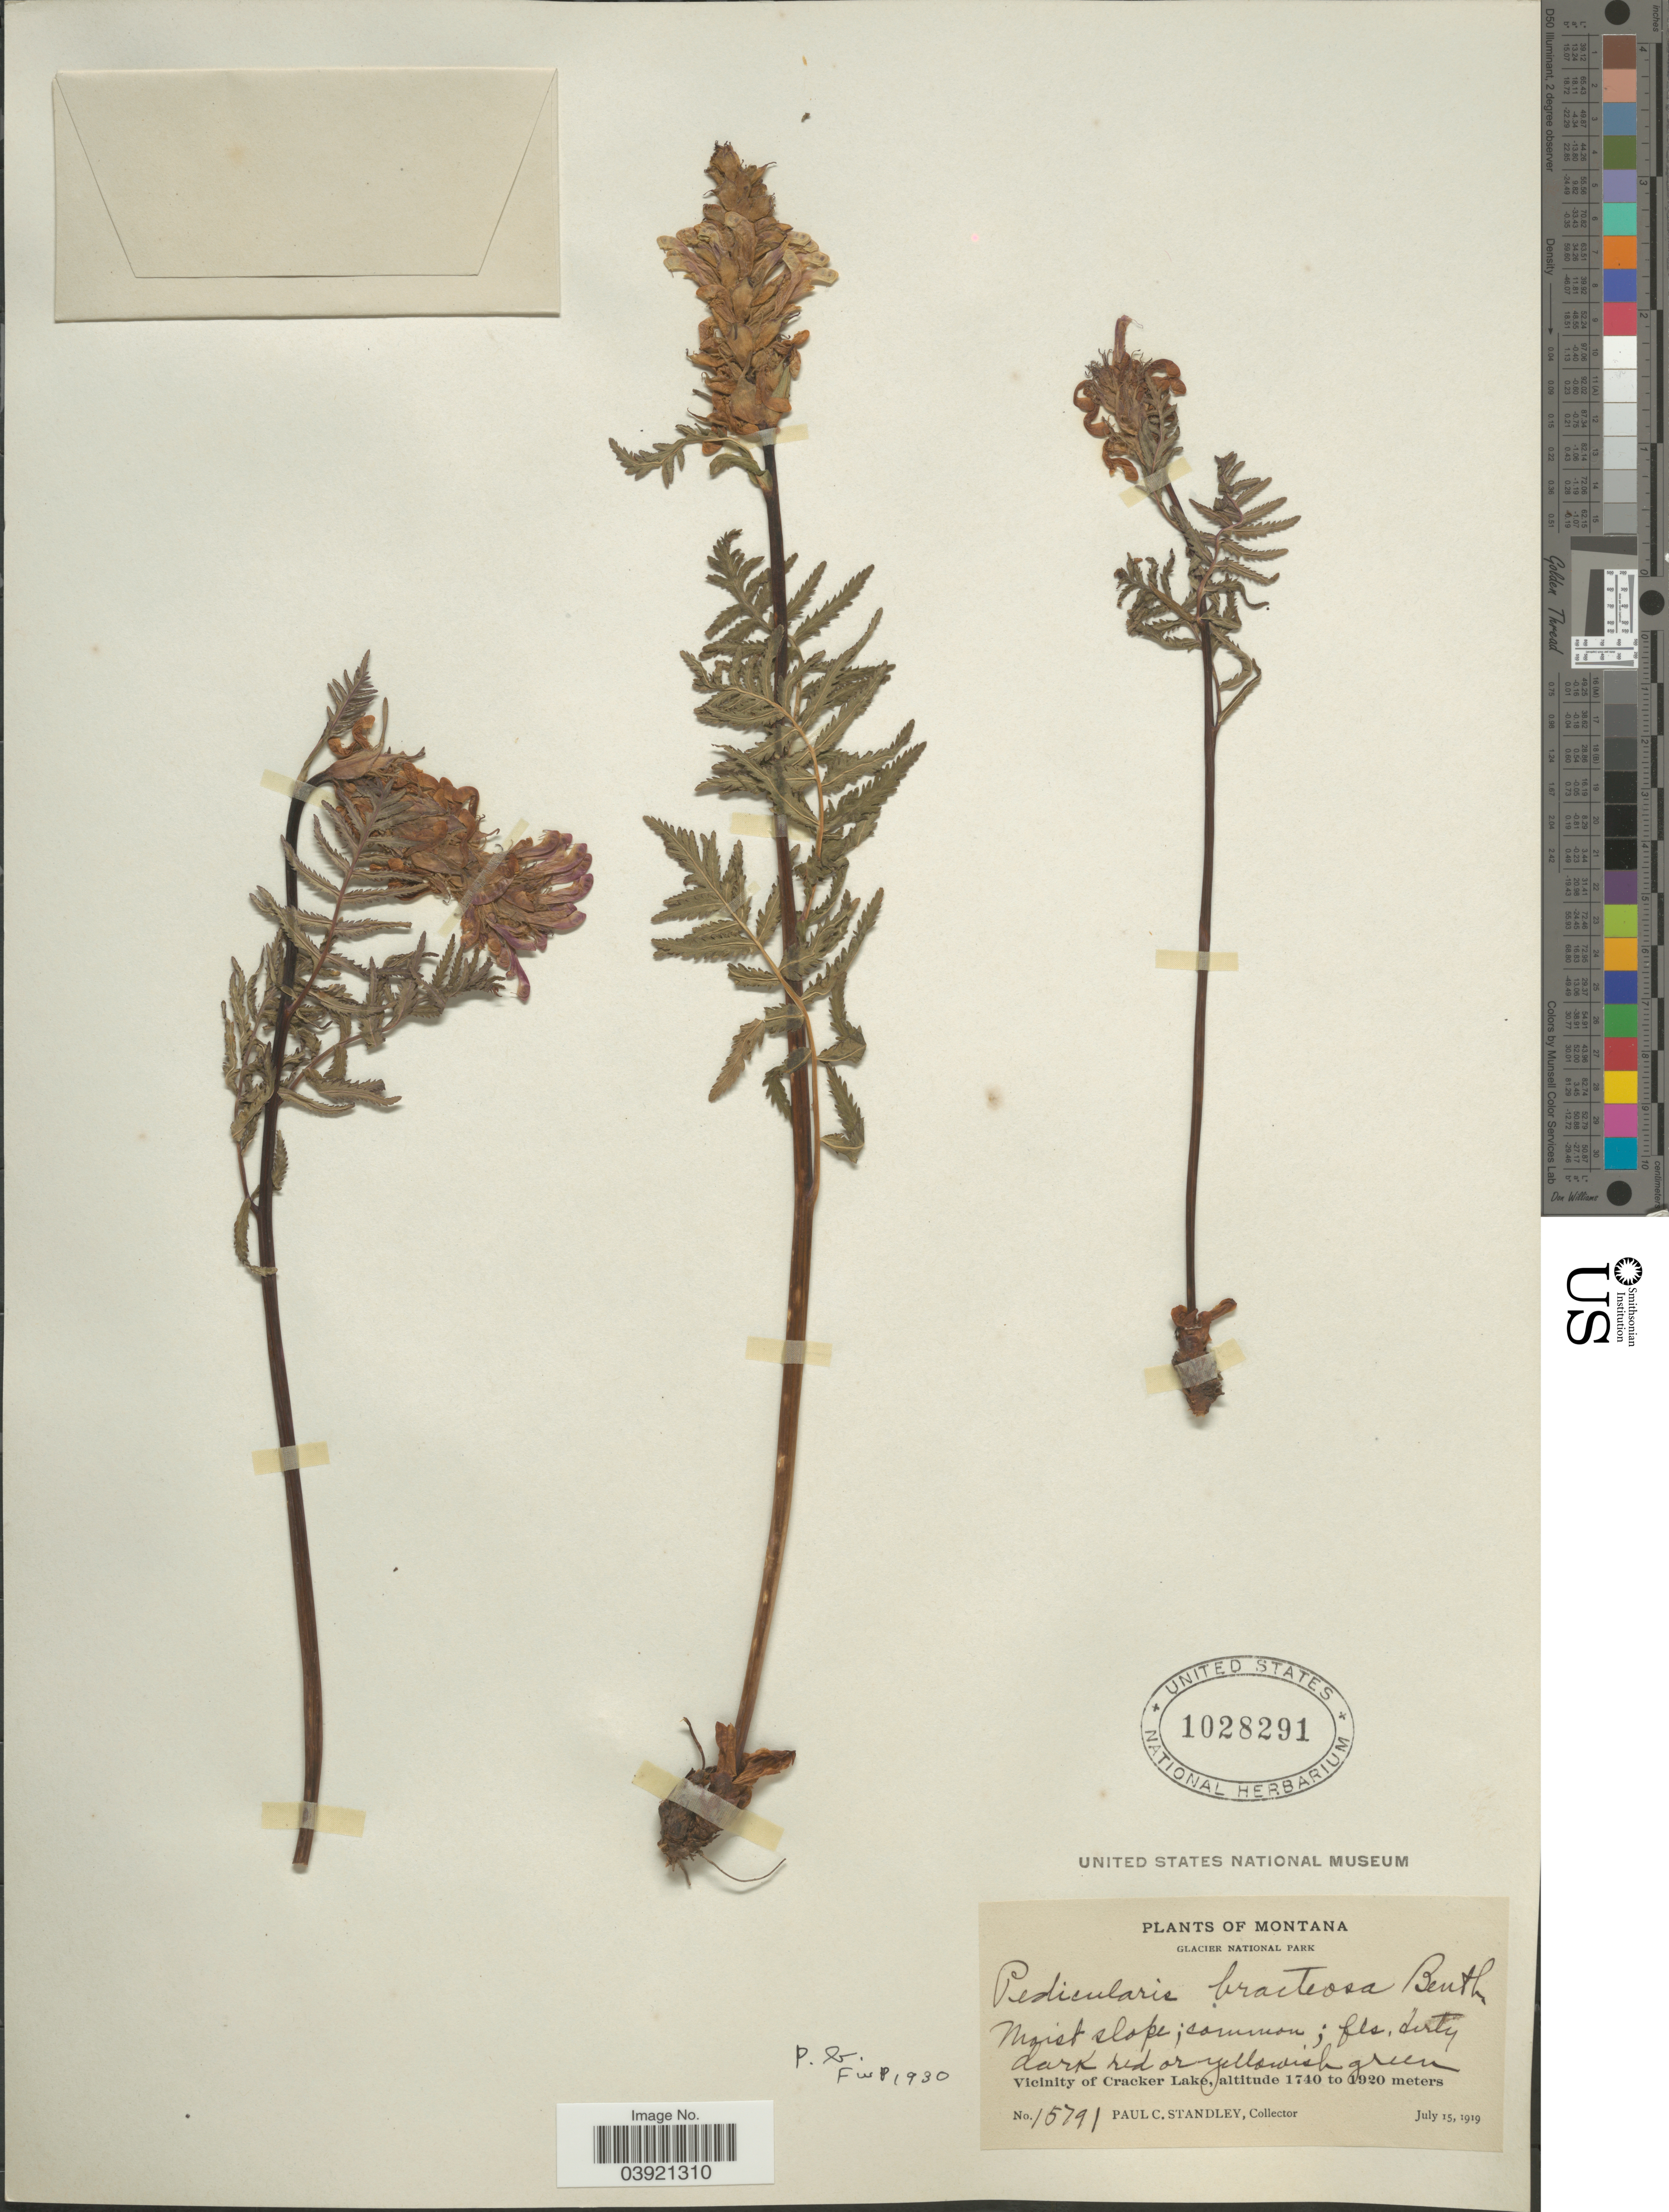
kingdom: Plantae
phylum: Tracheophyta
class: Magnoliopsida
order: Lamiales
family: Orobanchaceae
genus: Pedicularis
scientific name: Pedicularis bracteosa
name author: Benth.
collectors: P. C. Standley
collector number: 15791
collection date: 1919-07-15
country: United States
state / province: Montana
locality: Glacier National Park. Vicinity of Cracker Lake.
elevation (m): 1740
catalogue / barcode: US 1028291